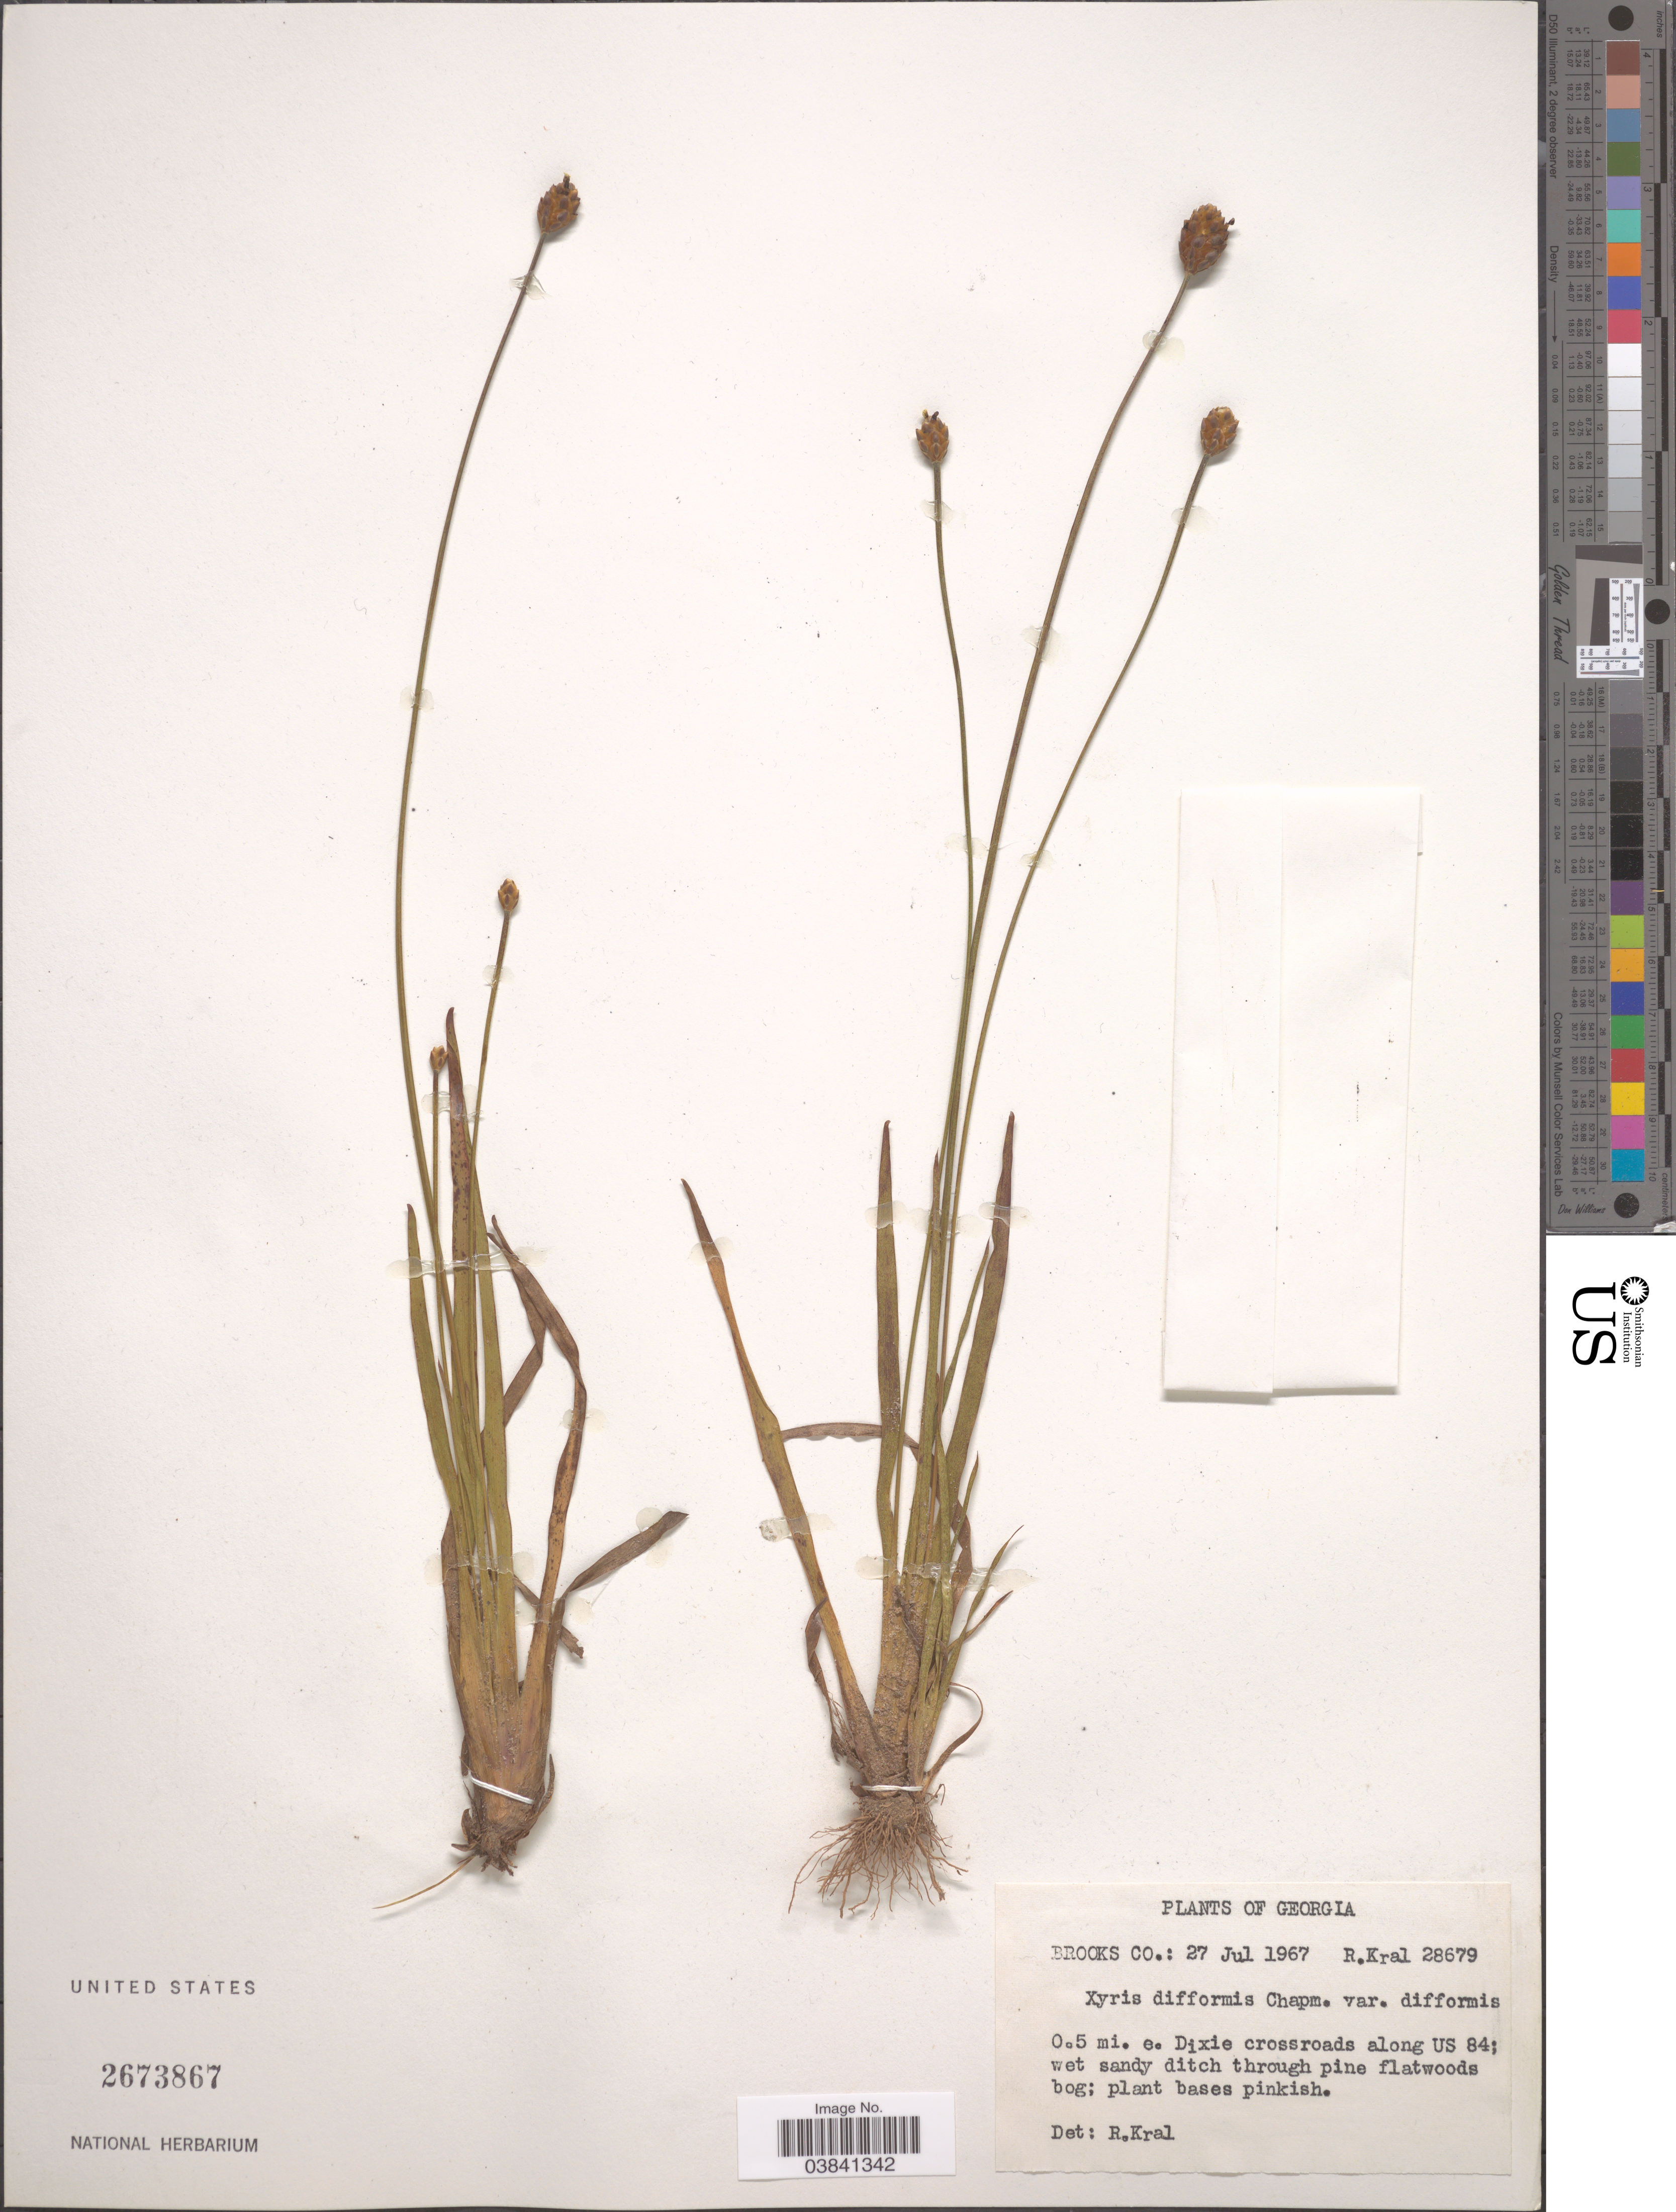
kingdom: Plantae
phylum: Tracheophyta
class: Liliopsida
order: Poales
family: Xyridaceae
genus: Xyris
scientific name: Xyris difformis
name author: Chapm.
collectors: R. Kral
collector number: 28679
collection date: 1967-07-27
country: United States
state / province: Georgia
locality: Brooks Co.: 0.5 mi. e. Dixie crossroads along US 84.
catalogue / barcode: US 2673867